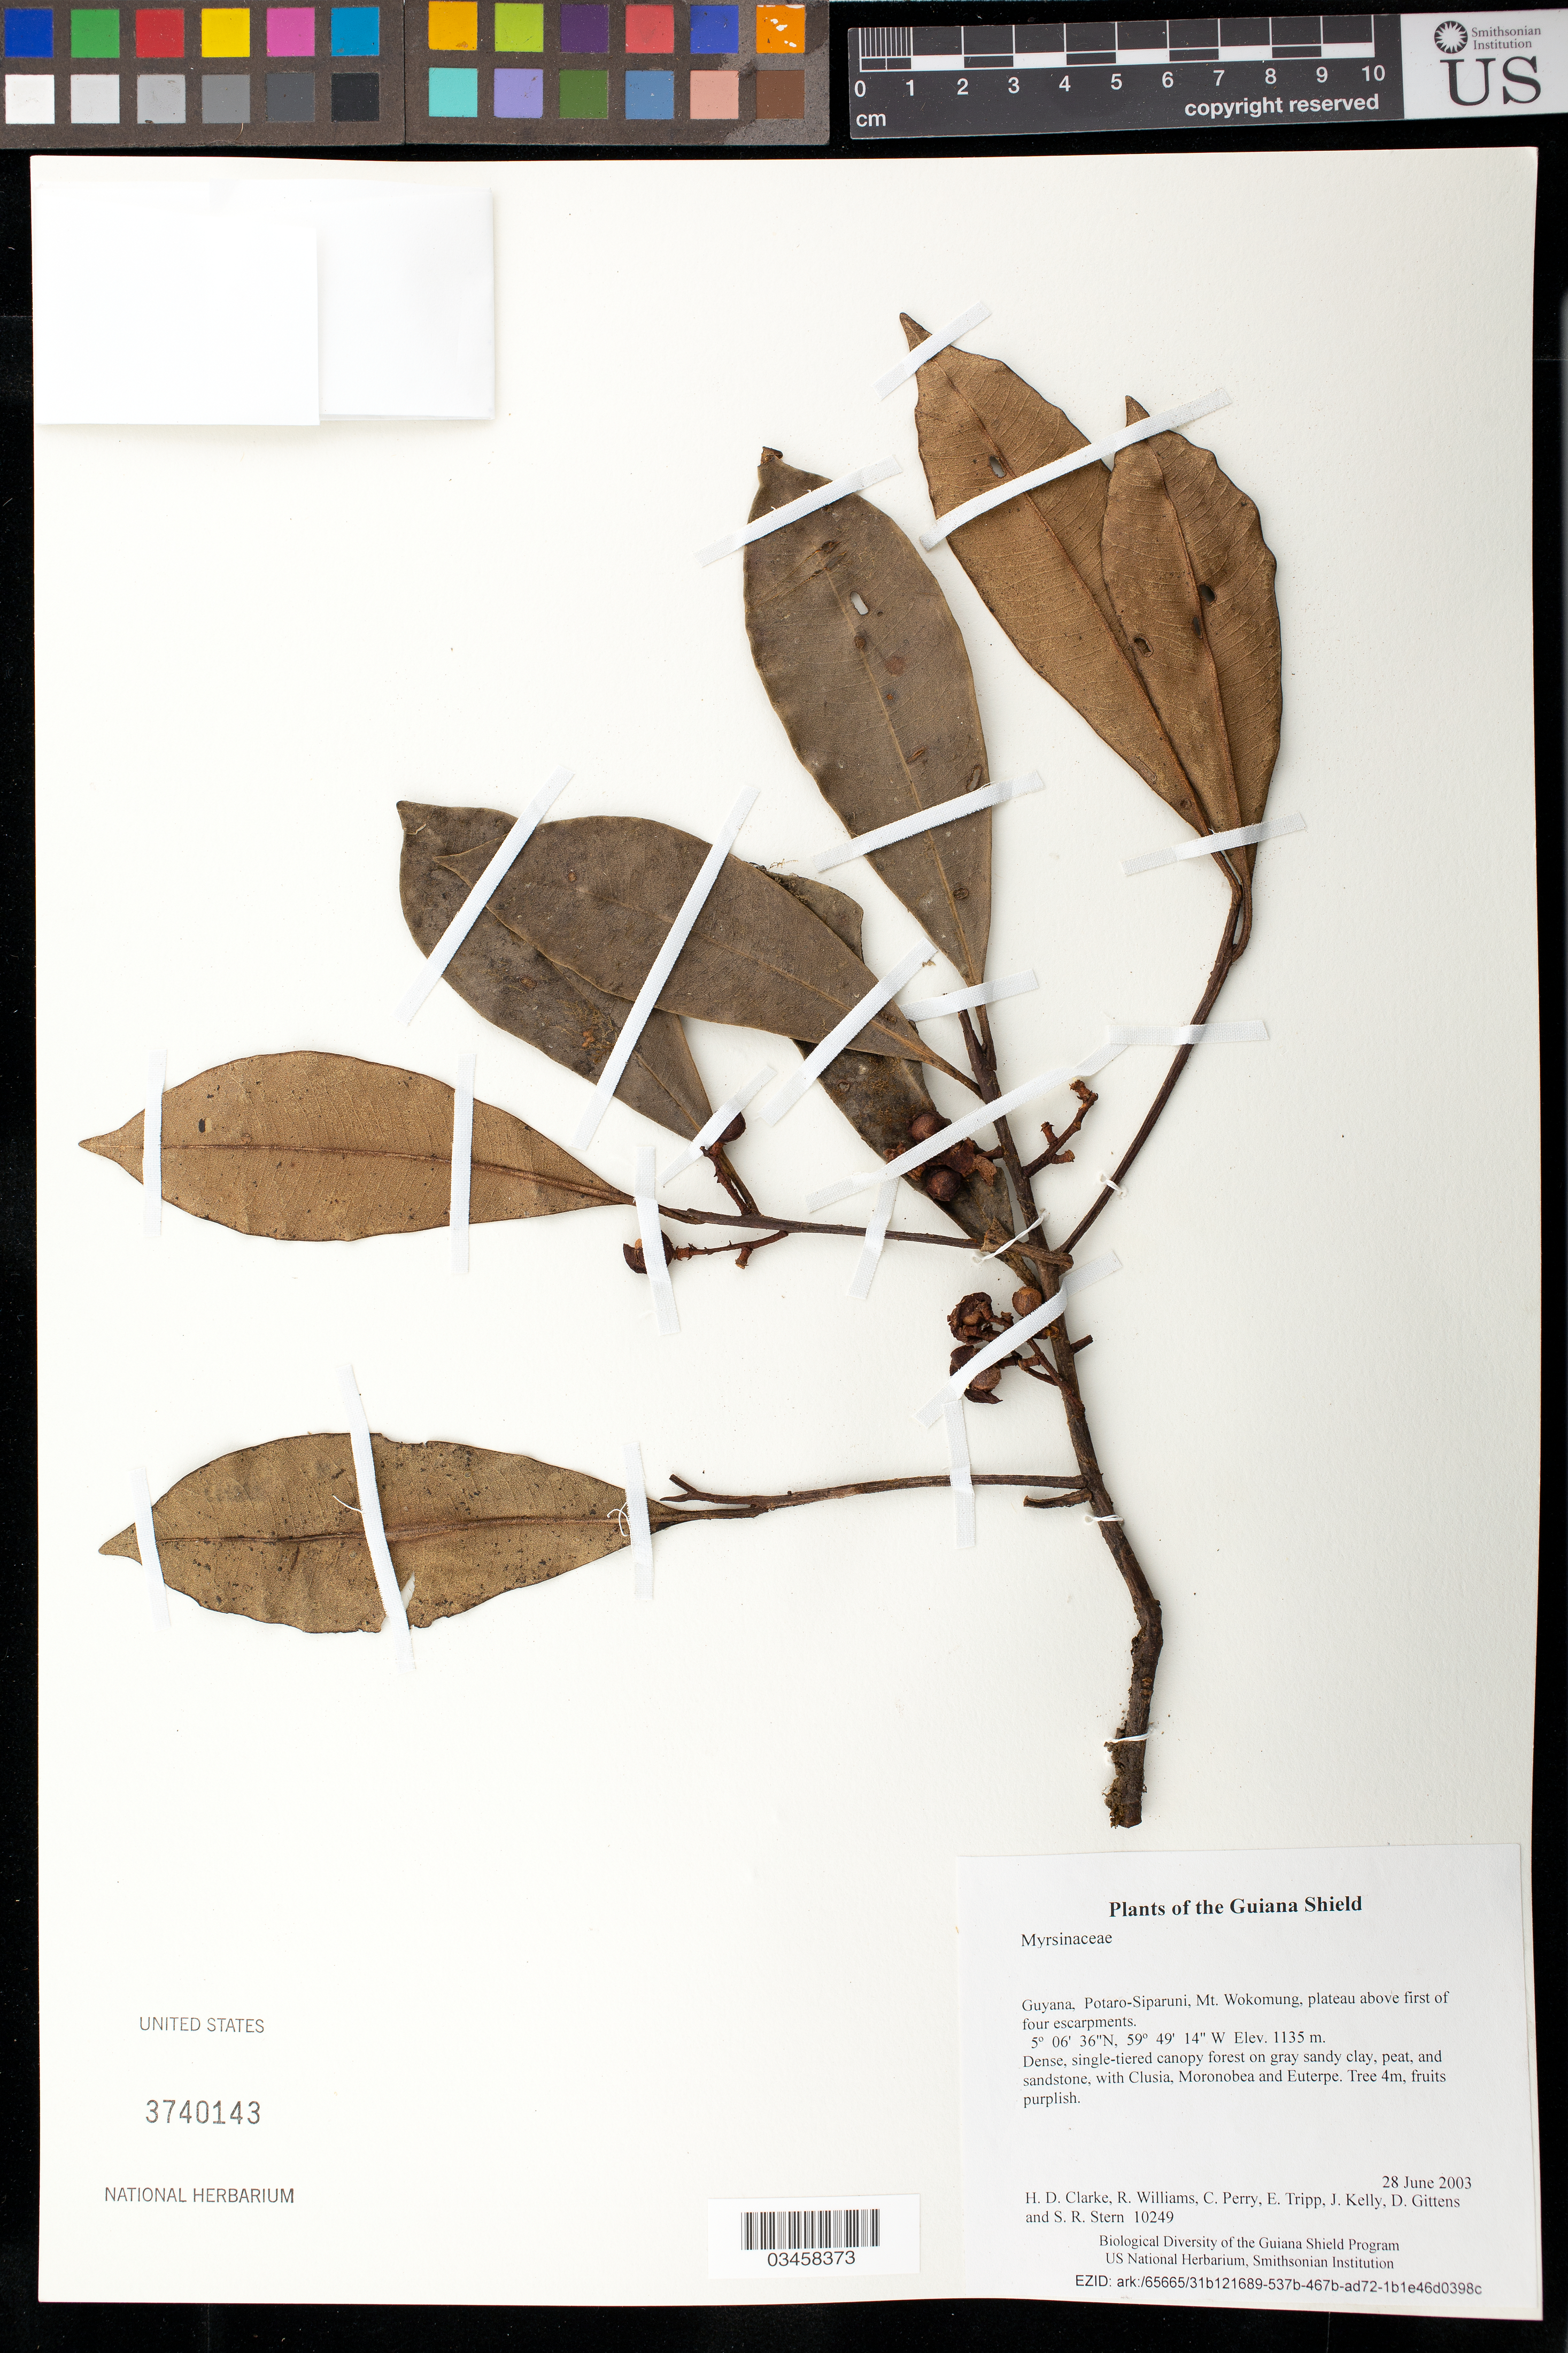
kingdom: Plantae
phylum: Tracheophyta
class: Magnoliopsida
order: Ericales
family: Primulaceae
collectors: H. D. Clarke, R. Williams, C. Perry, E. Tripp, J. Kelly, D. Gittens & S. R. Stern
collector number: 10249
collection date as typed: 28 June 2003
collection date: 2003-06-28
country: Guyana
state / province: Potaro-Siparuni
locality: Mt. Wokomung, plateau above first of four escarpments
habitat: Dense, single-tiered canopy forest on gray sandy clay, peat, and sandstone, with Clusia, Moronobea and Euterpe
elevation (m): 1135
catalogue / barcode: US 3740143